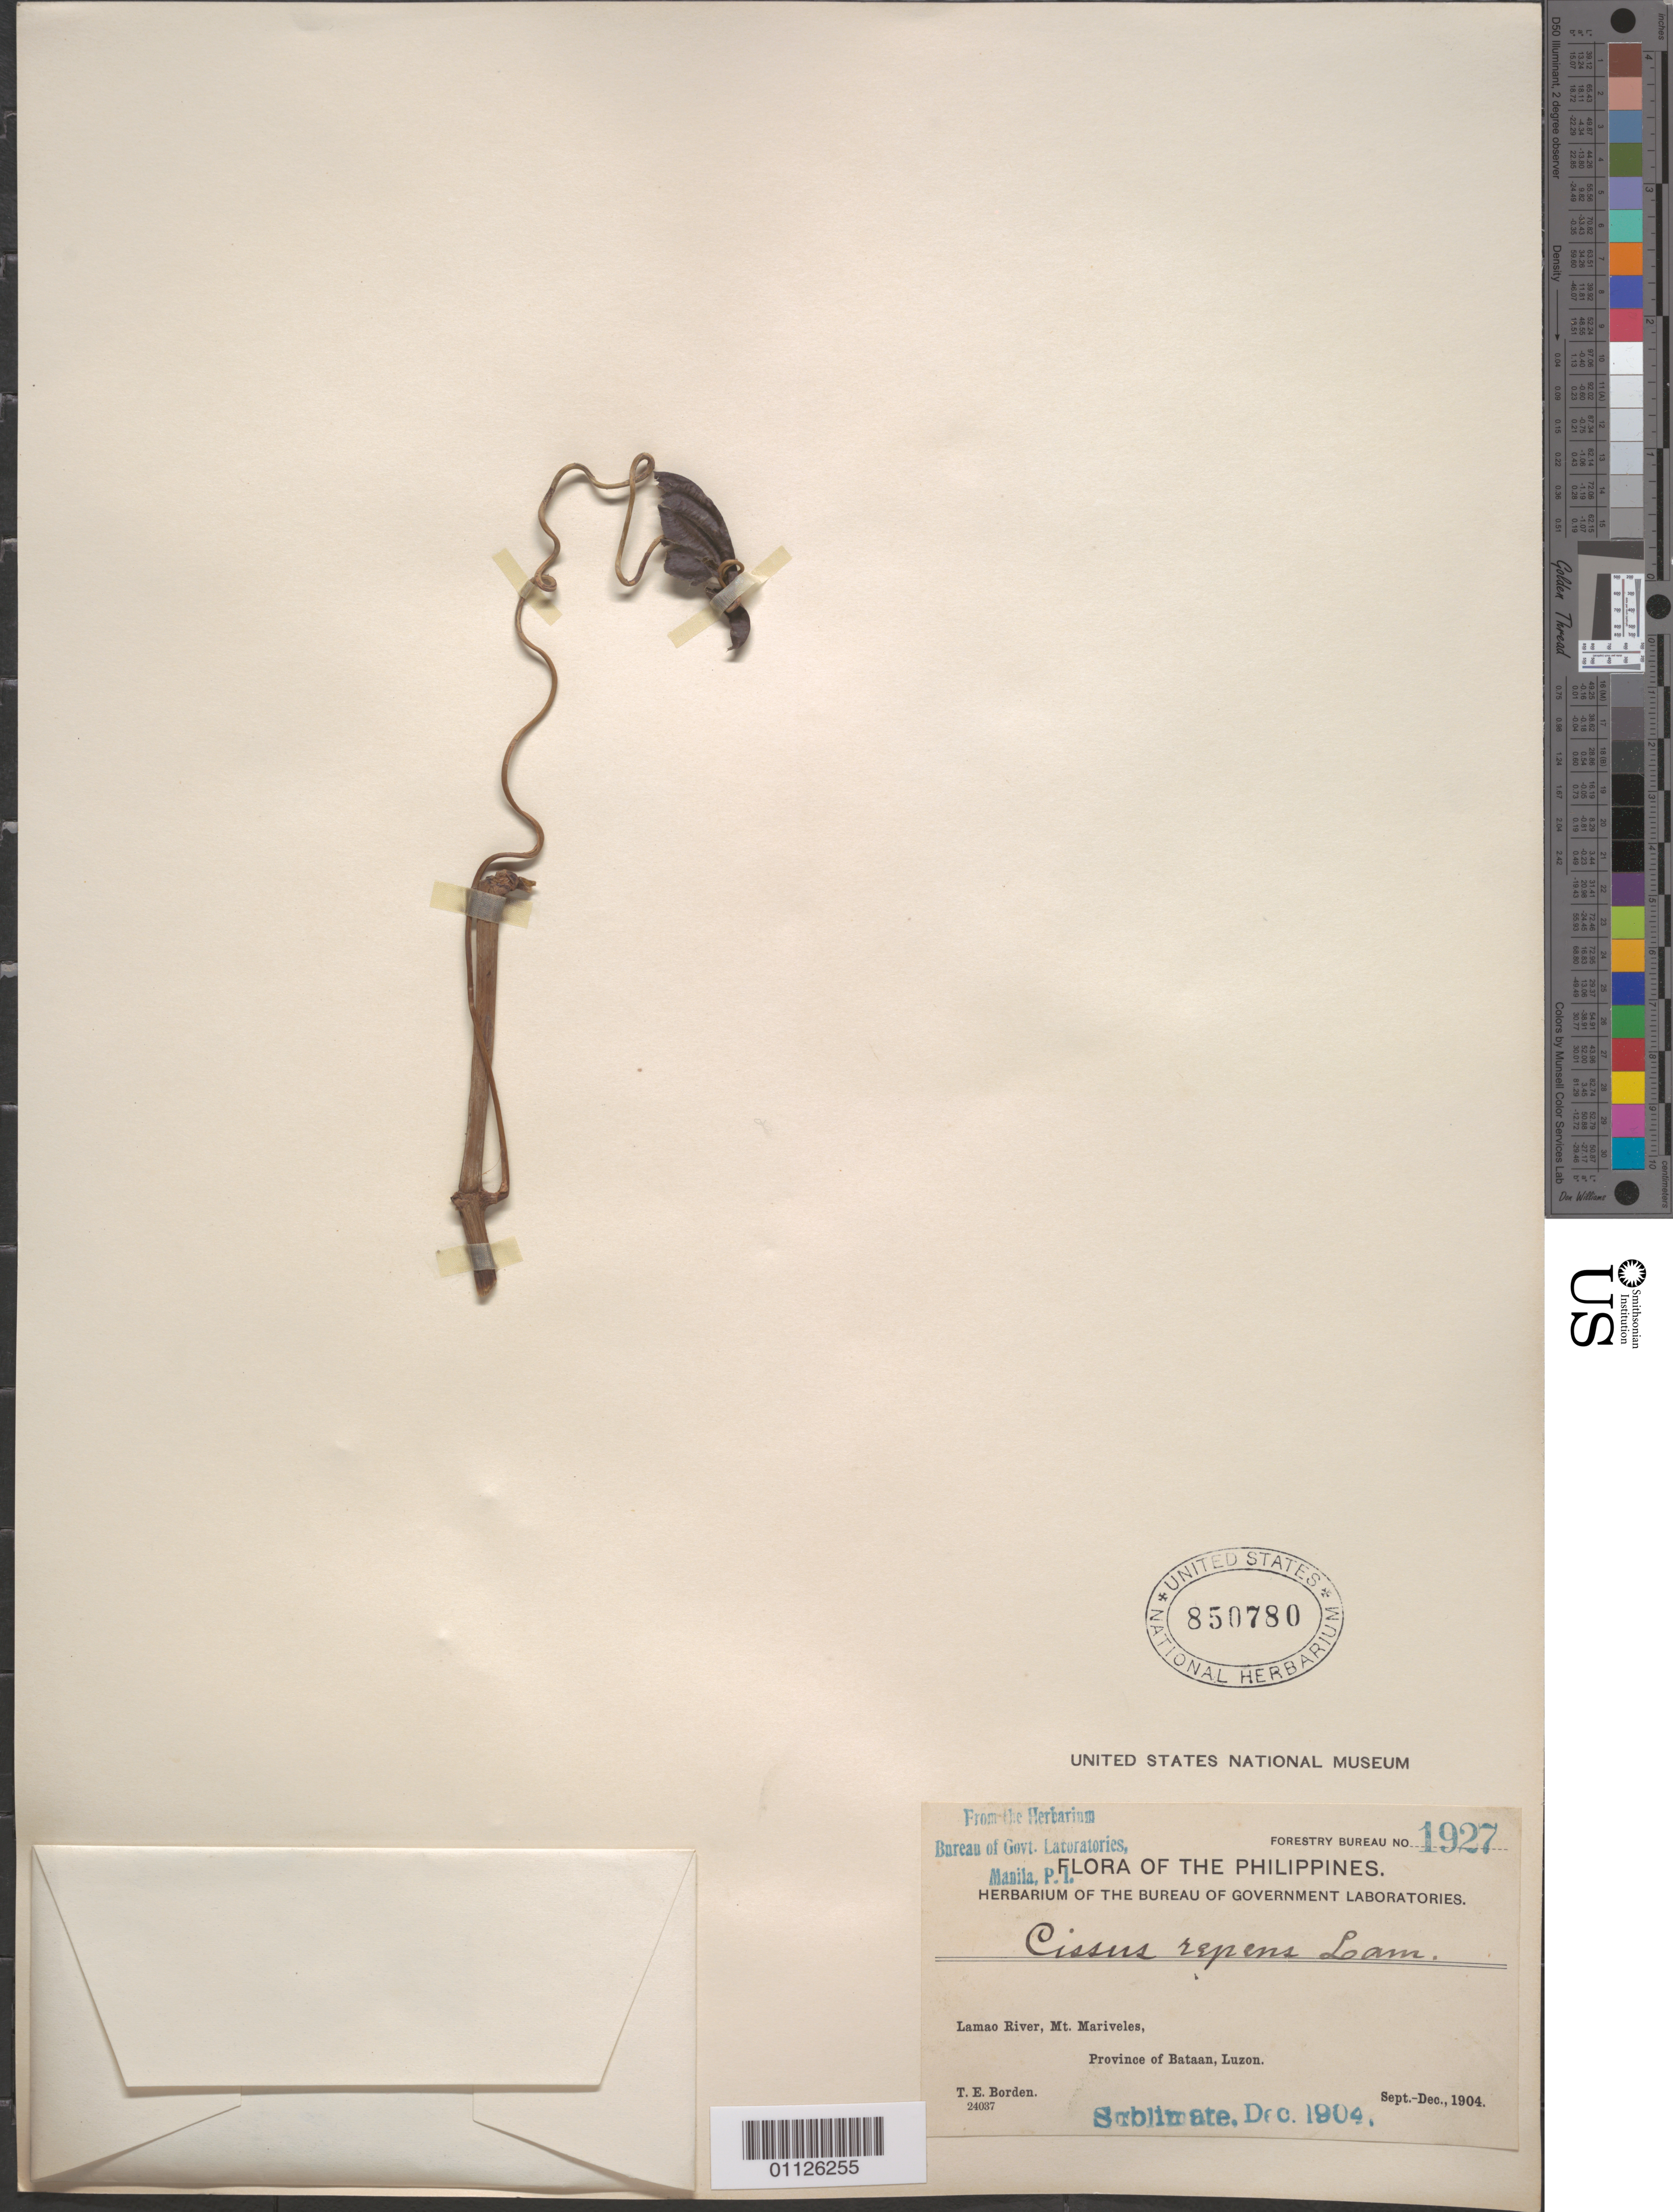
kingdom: Plantae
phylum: Tracheophyta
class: Magnoliopsida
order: Vitales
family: Vitaceae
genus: Cissus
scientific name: Cissus repens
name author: Lam.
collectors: T. E. Borden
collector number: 24037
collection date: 1904-09/1904-12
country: Philippines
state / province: Central Luzon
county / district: Bataan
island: Luzon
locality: Lamao River, Mt Mariveles.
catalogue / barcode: US 850780